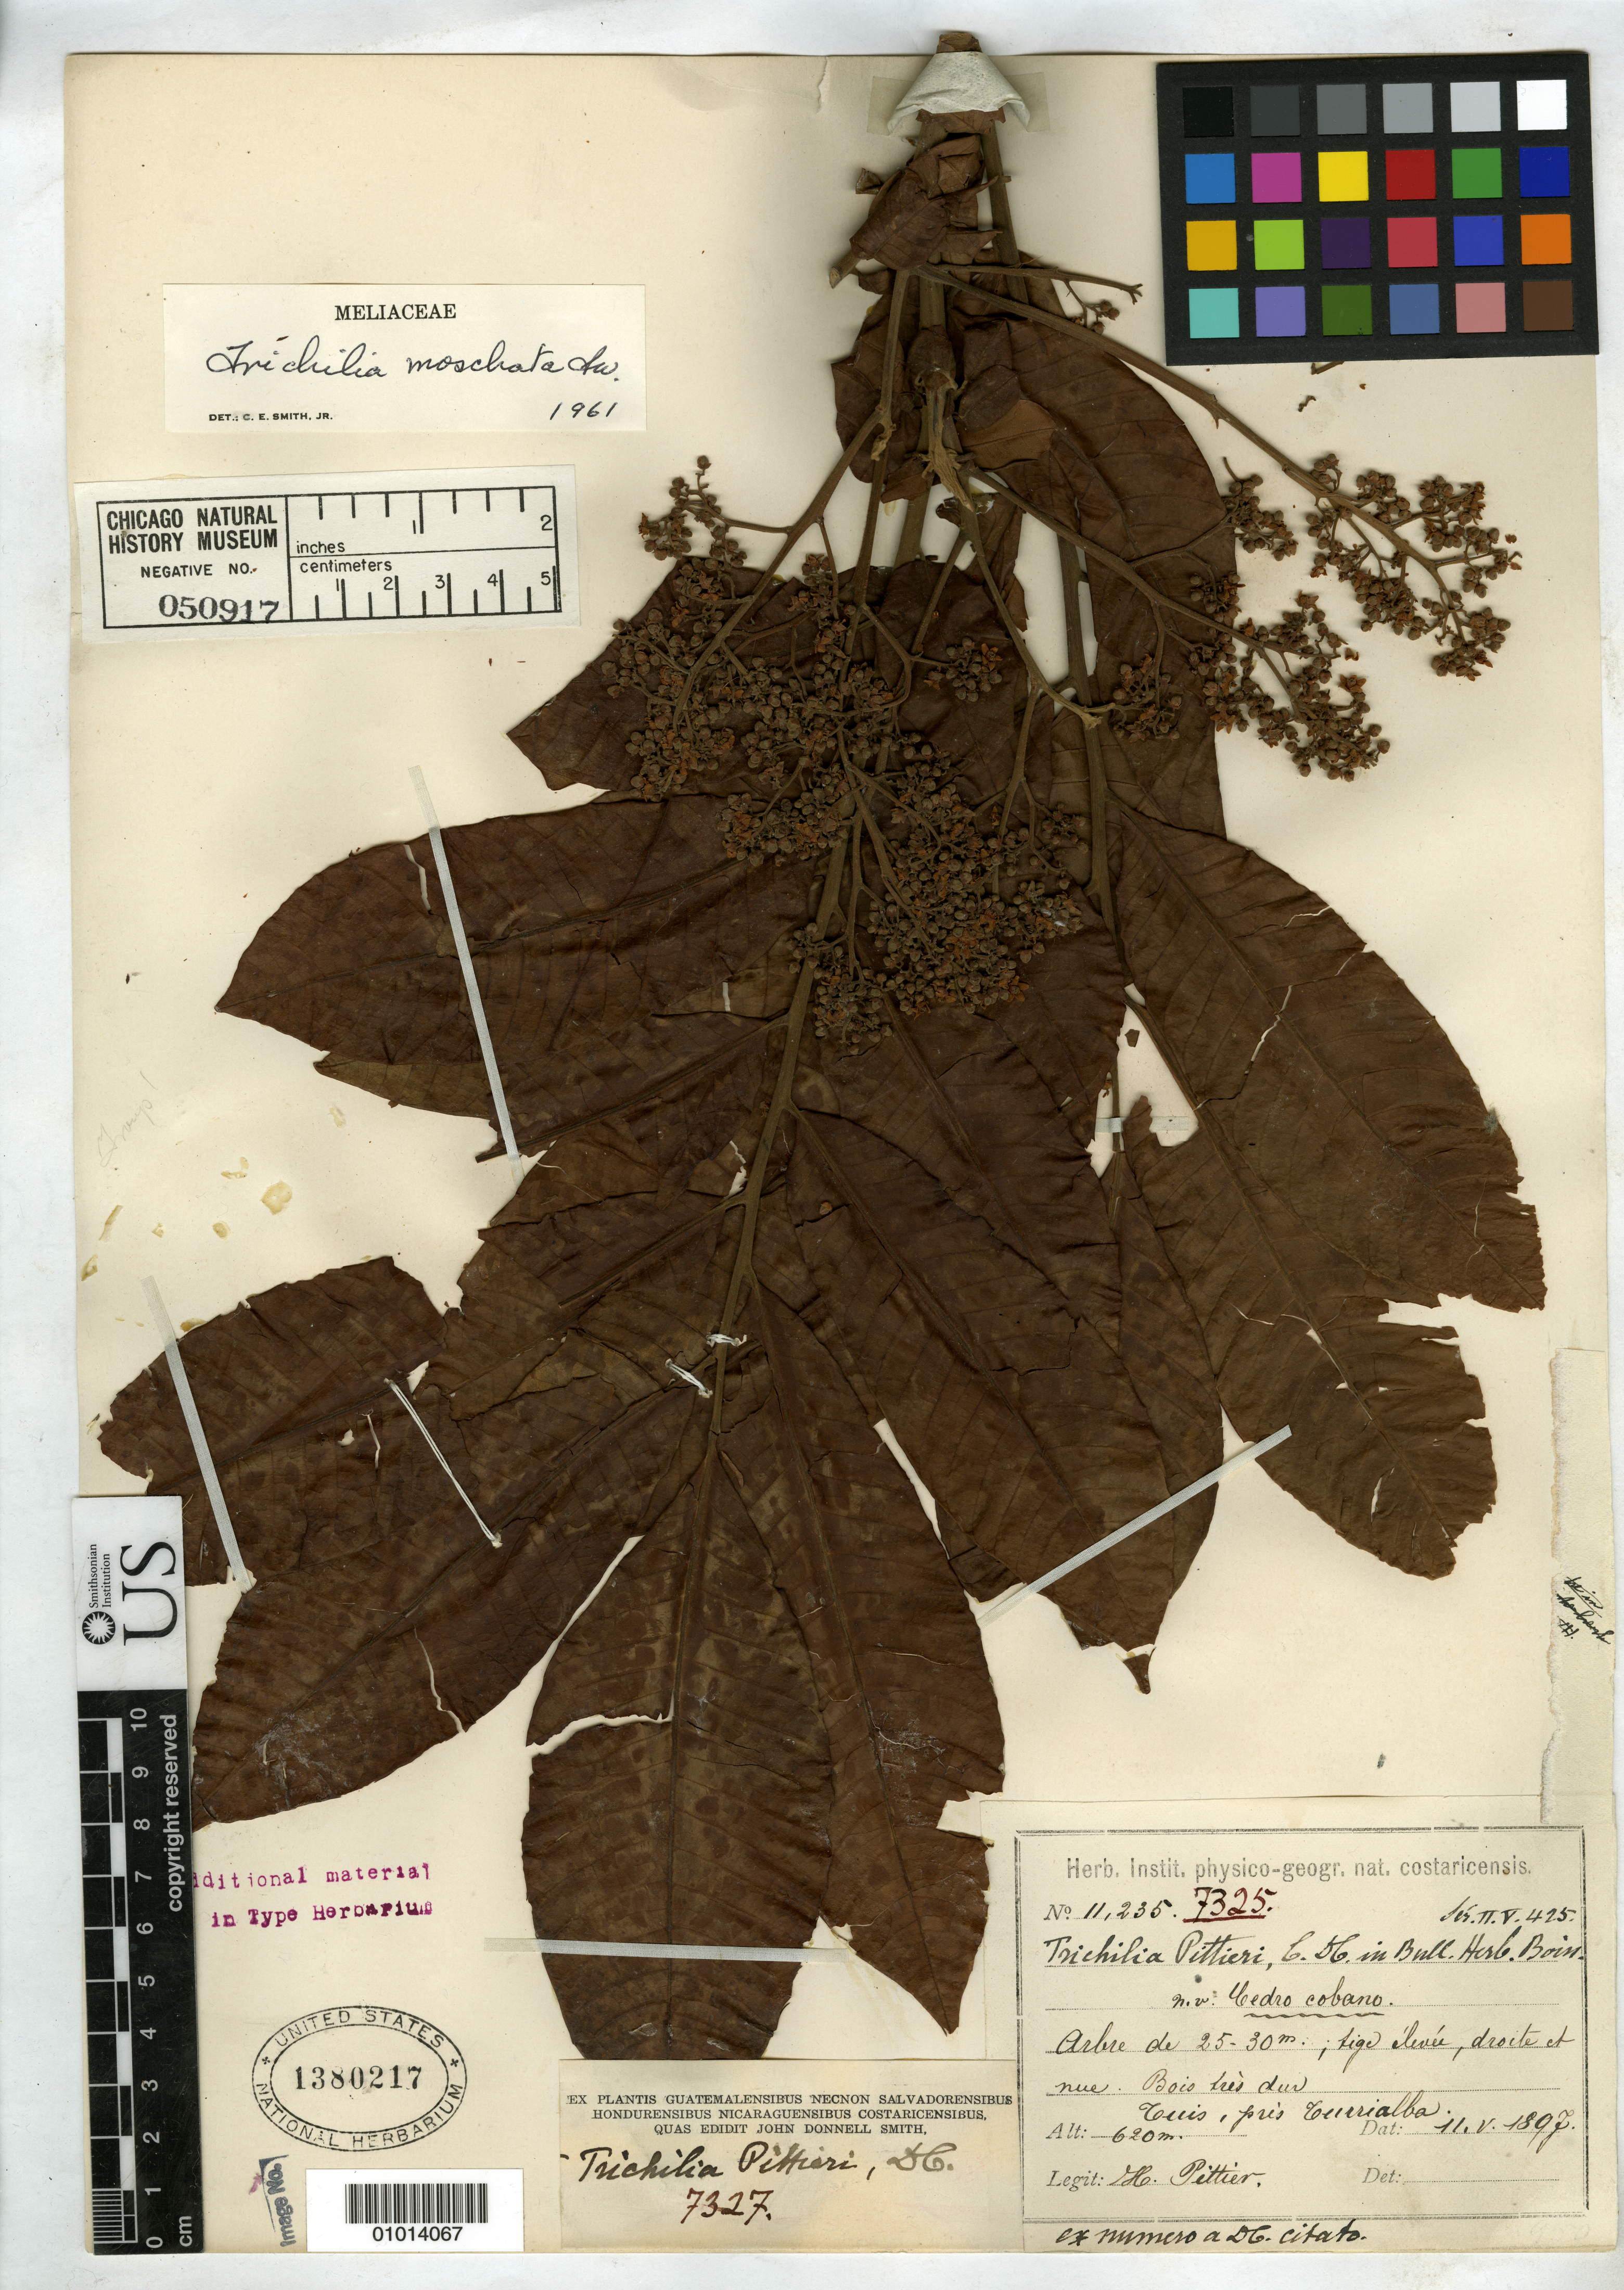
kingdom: Plantae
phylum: Tracheophyta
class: Magnoliopsida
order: Sapindales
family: Meliaceae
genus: Trichilia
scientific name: Trichilia pittieri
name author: C. DC.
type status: Isotype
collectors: H. F. Pittier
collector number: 11235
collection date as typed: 11 May 1897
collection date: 1897-05-11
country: Costa Rica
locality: Tuis, pres Turrialba.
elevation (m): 620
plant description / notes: Specimen ex John Donnell Smith herbarium.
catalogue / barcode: US 1380217